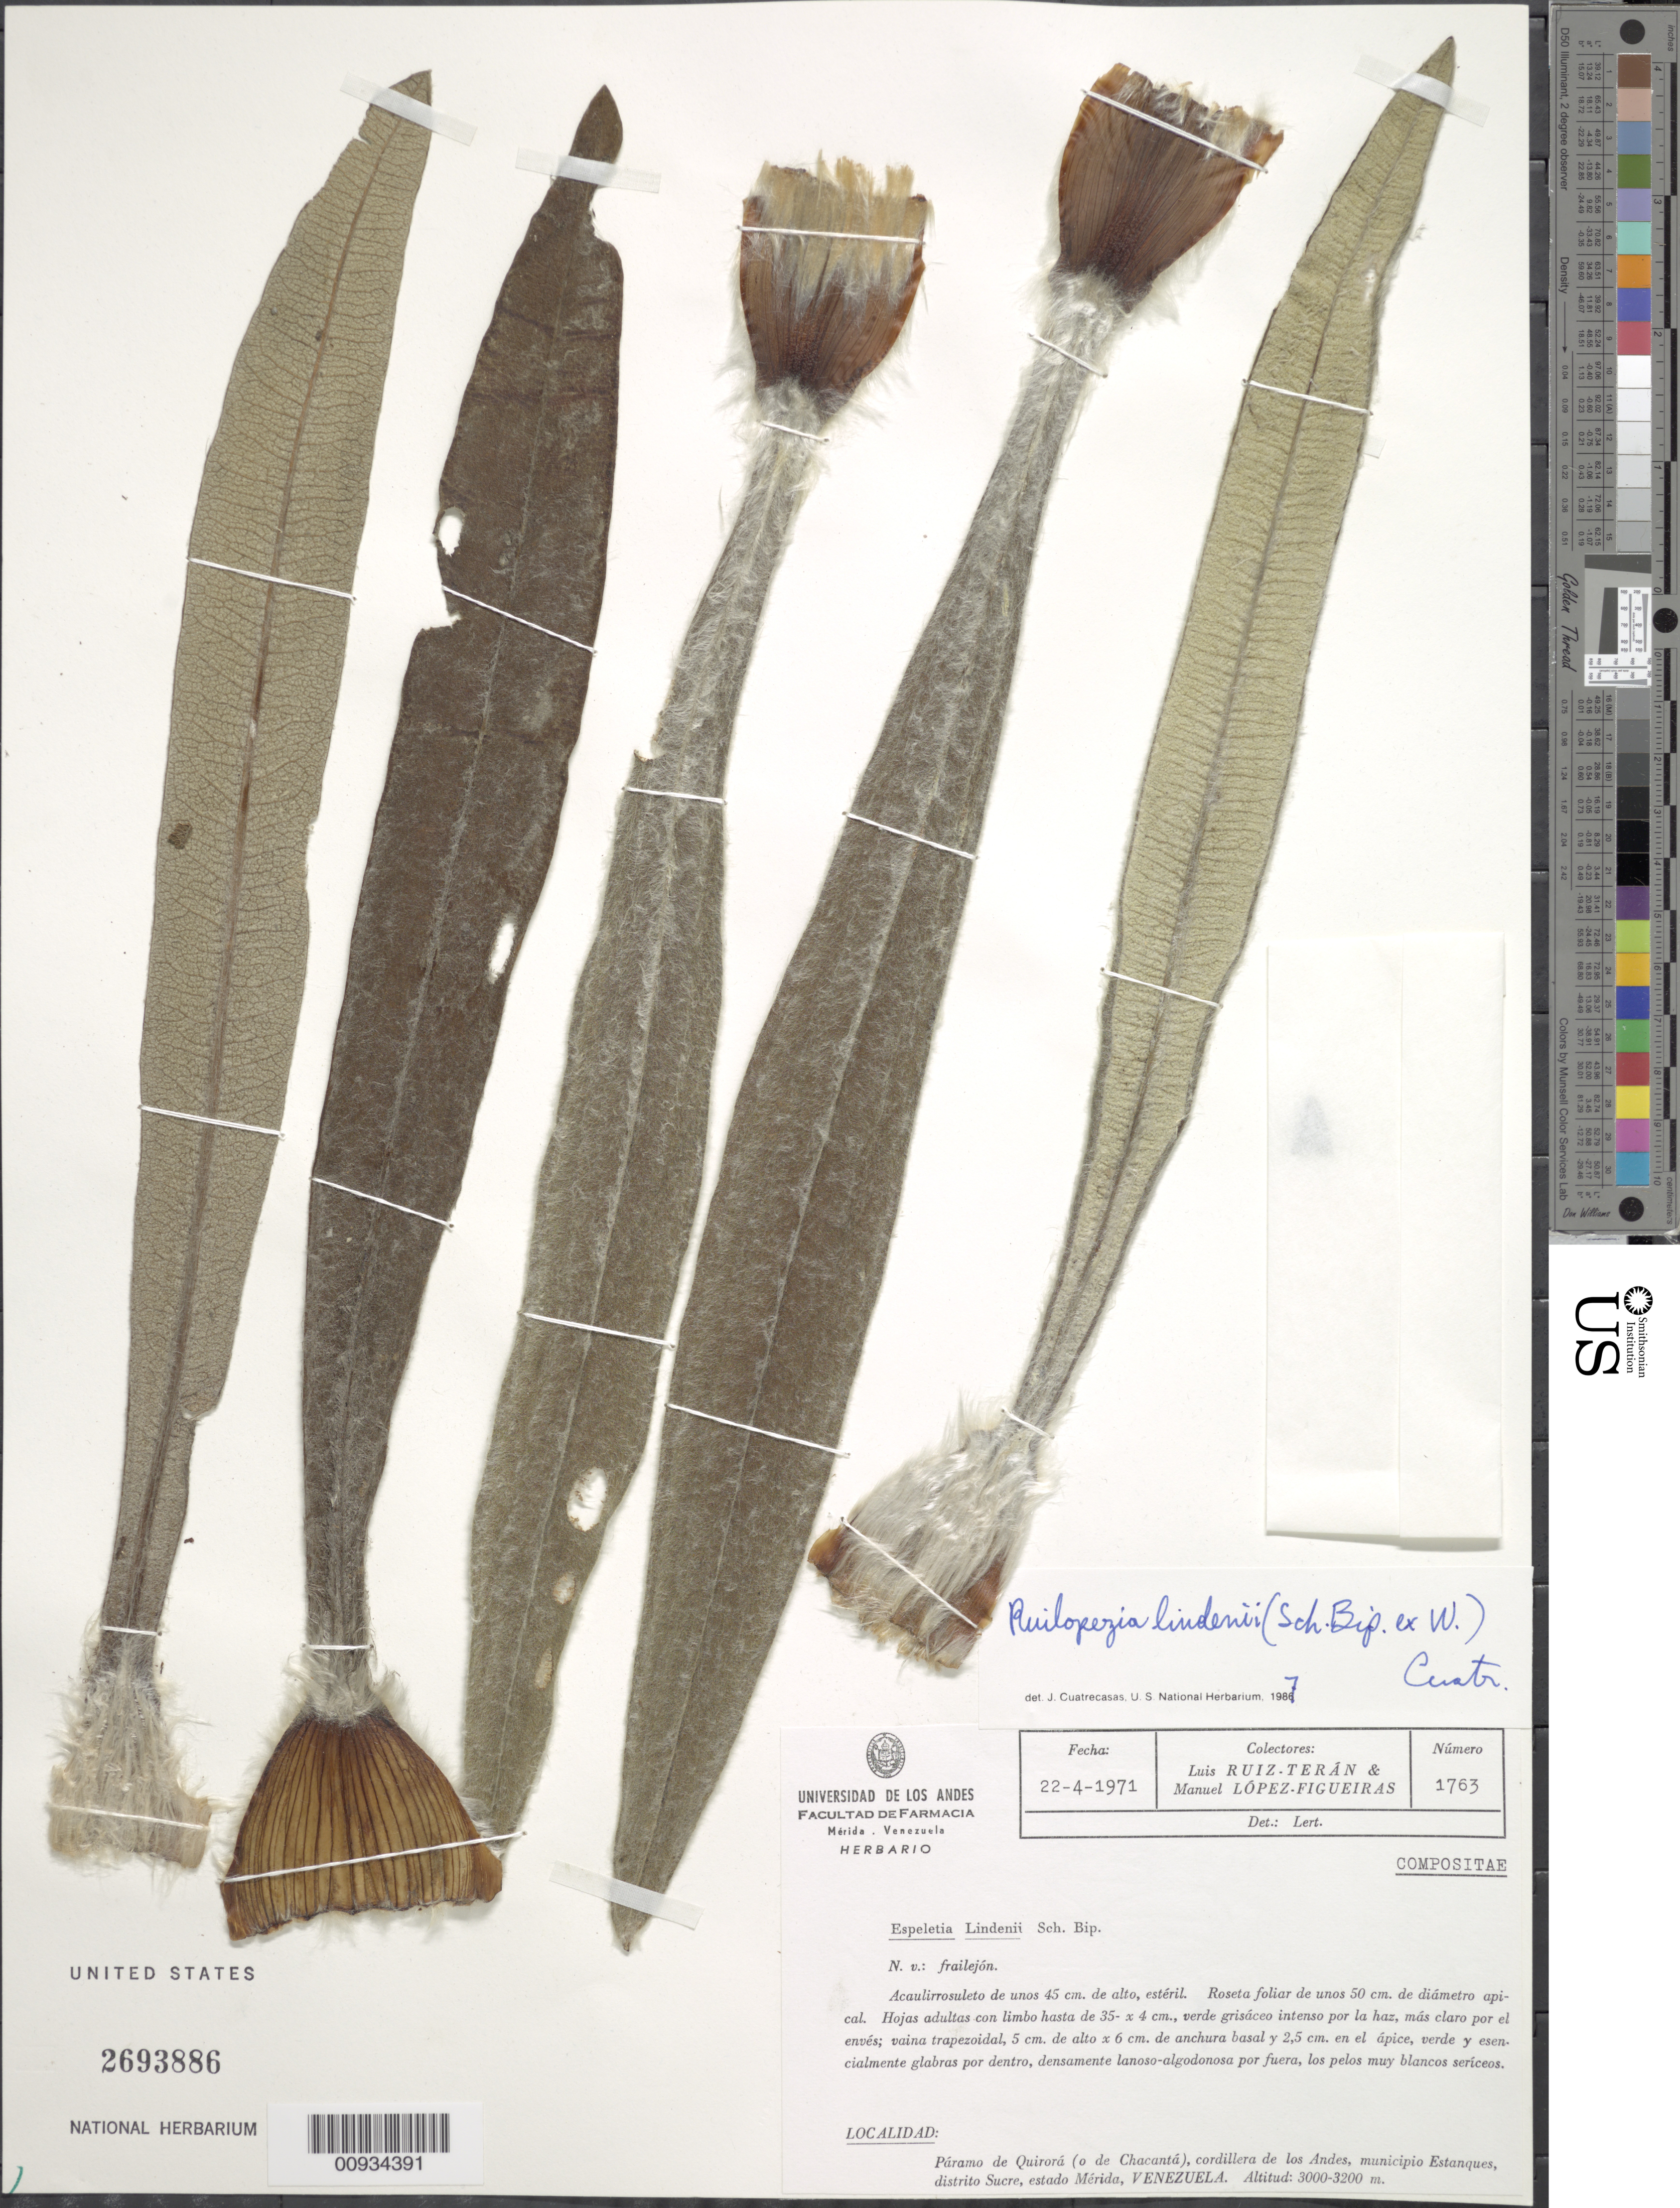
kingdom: Plantae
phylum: Tracheophyta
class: Magnoliopsida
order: Asterales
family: Asteraceae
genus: Ruilopezia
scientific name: Ruilopezia lindenii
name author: (Sch. Bip. ex Wedd.) Cuatrec.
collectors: L. E. Ruíz-Terán & M. López Figueiras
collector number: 1763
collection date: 1971-04-22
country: Venezuela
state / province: Mérida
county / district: Sucre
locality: Páramo de Quirorá. Páramo de Quirorá (o de Chacantá), cordillera de los Andes, municipio estanques.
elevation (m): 3000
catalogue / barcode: US 2693886